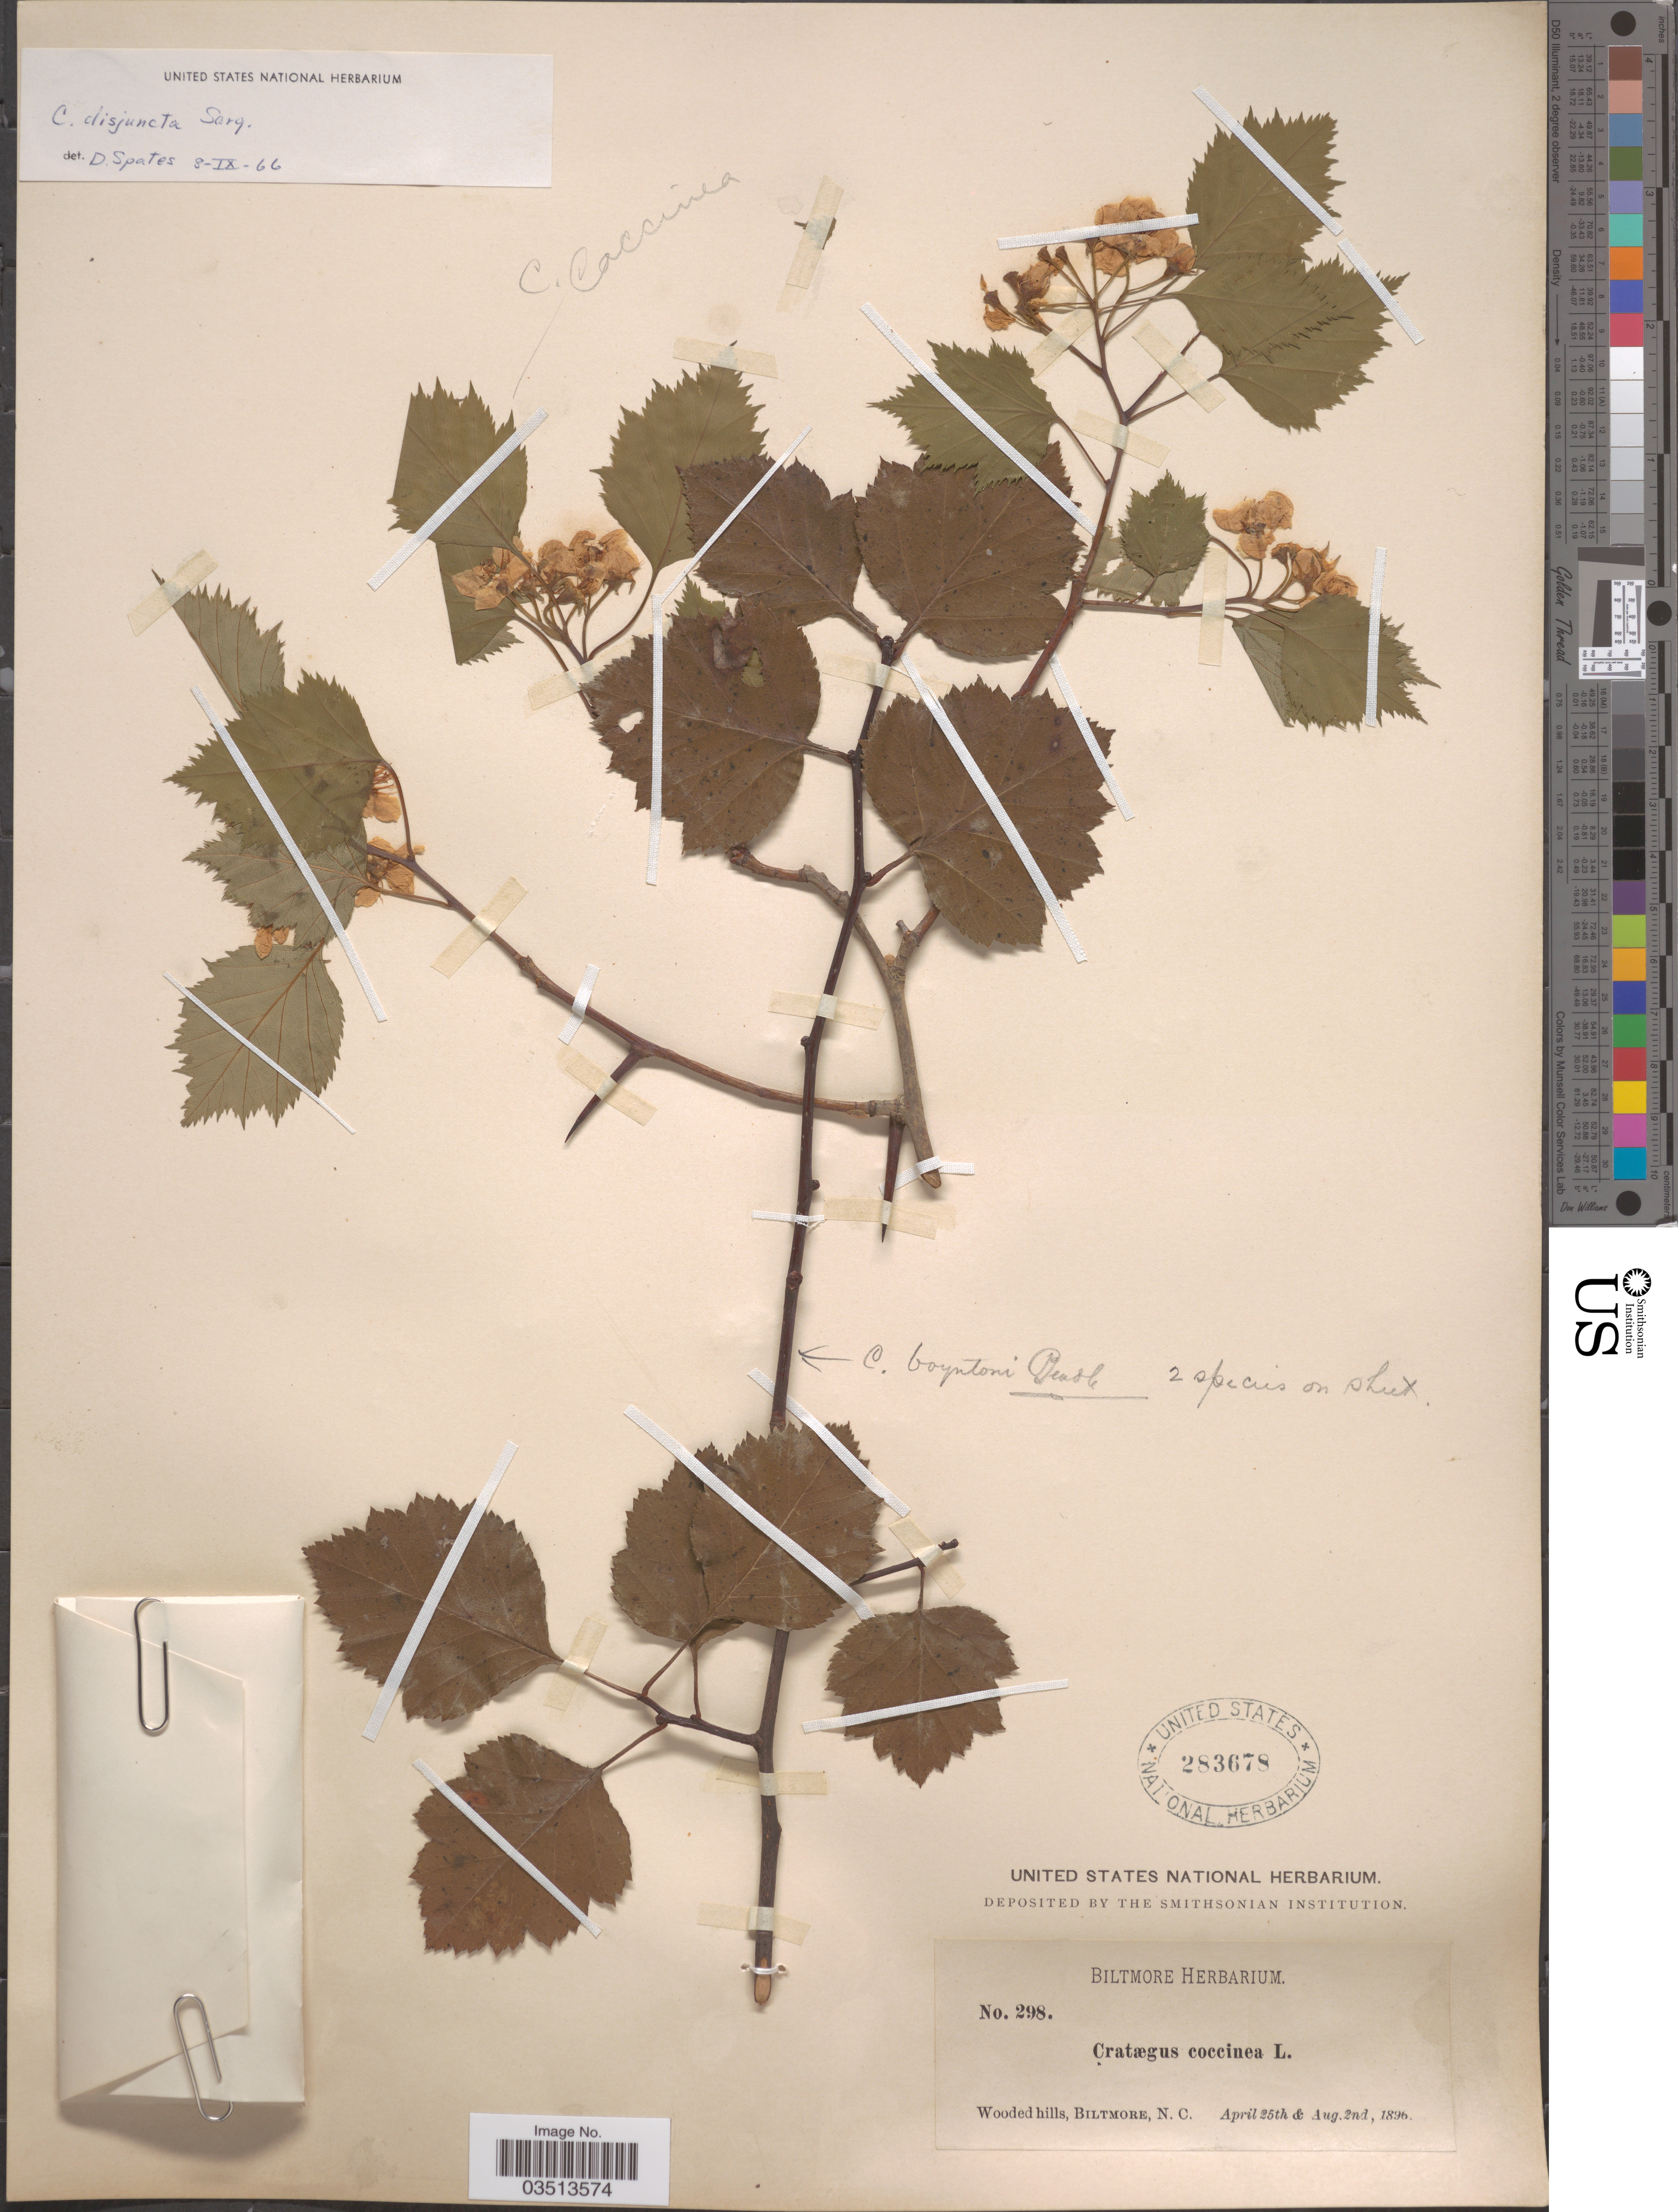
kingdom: Plantae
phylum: Tracheophyta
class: Magnoliopsida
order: Rosales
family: Rosaceae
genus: Crataegus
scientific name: Crataegus boyntonii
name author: Beadle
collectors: ex herb. Biltmore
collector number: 298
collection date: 1896-04-25/1896-08-02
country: United States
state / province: North Carolina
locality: Wooded hills, Biltmore.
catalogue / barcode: US 283678